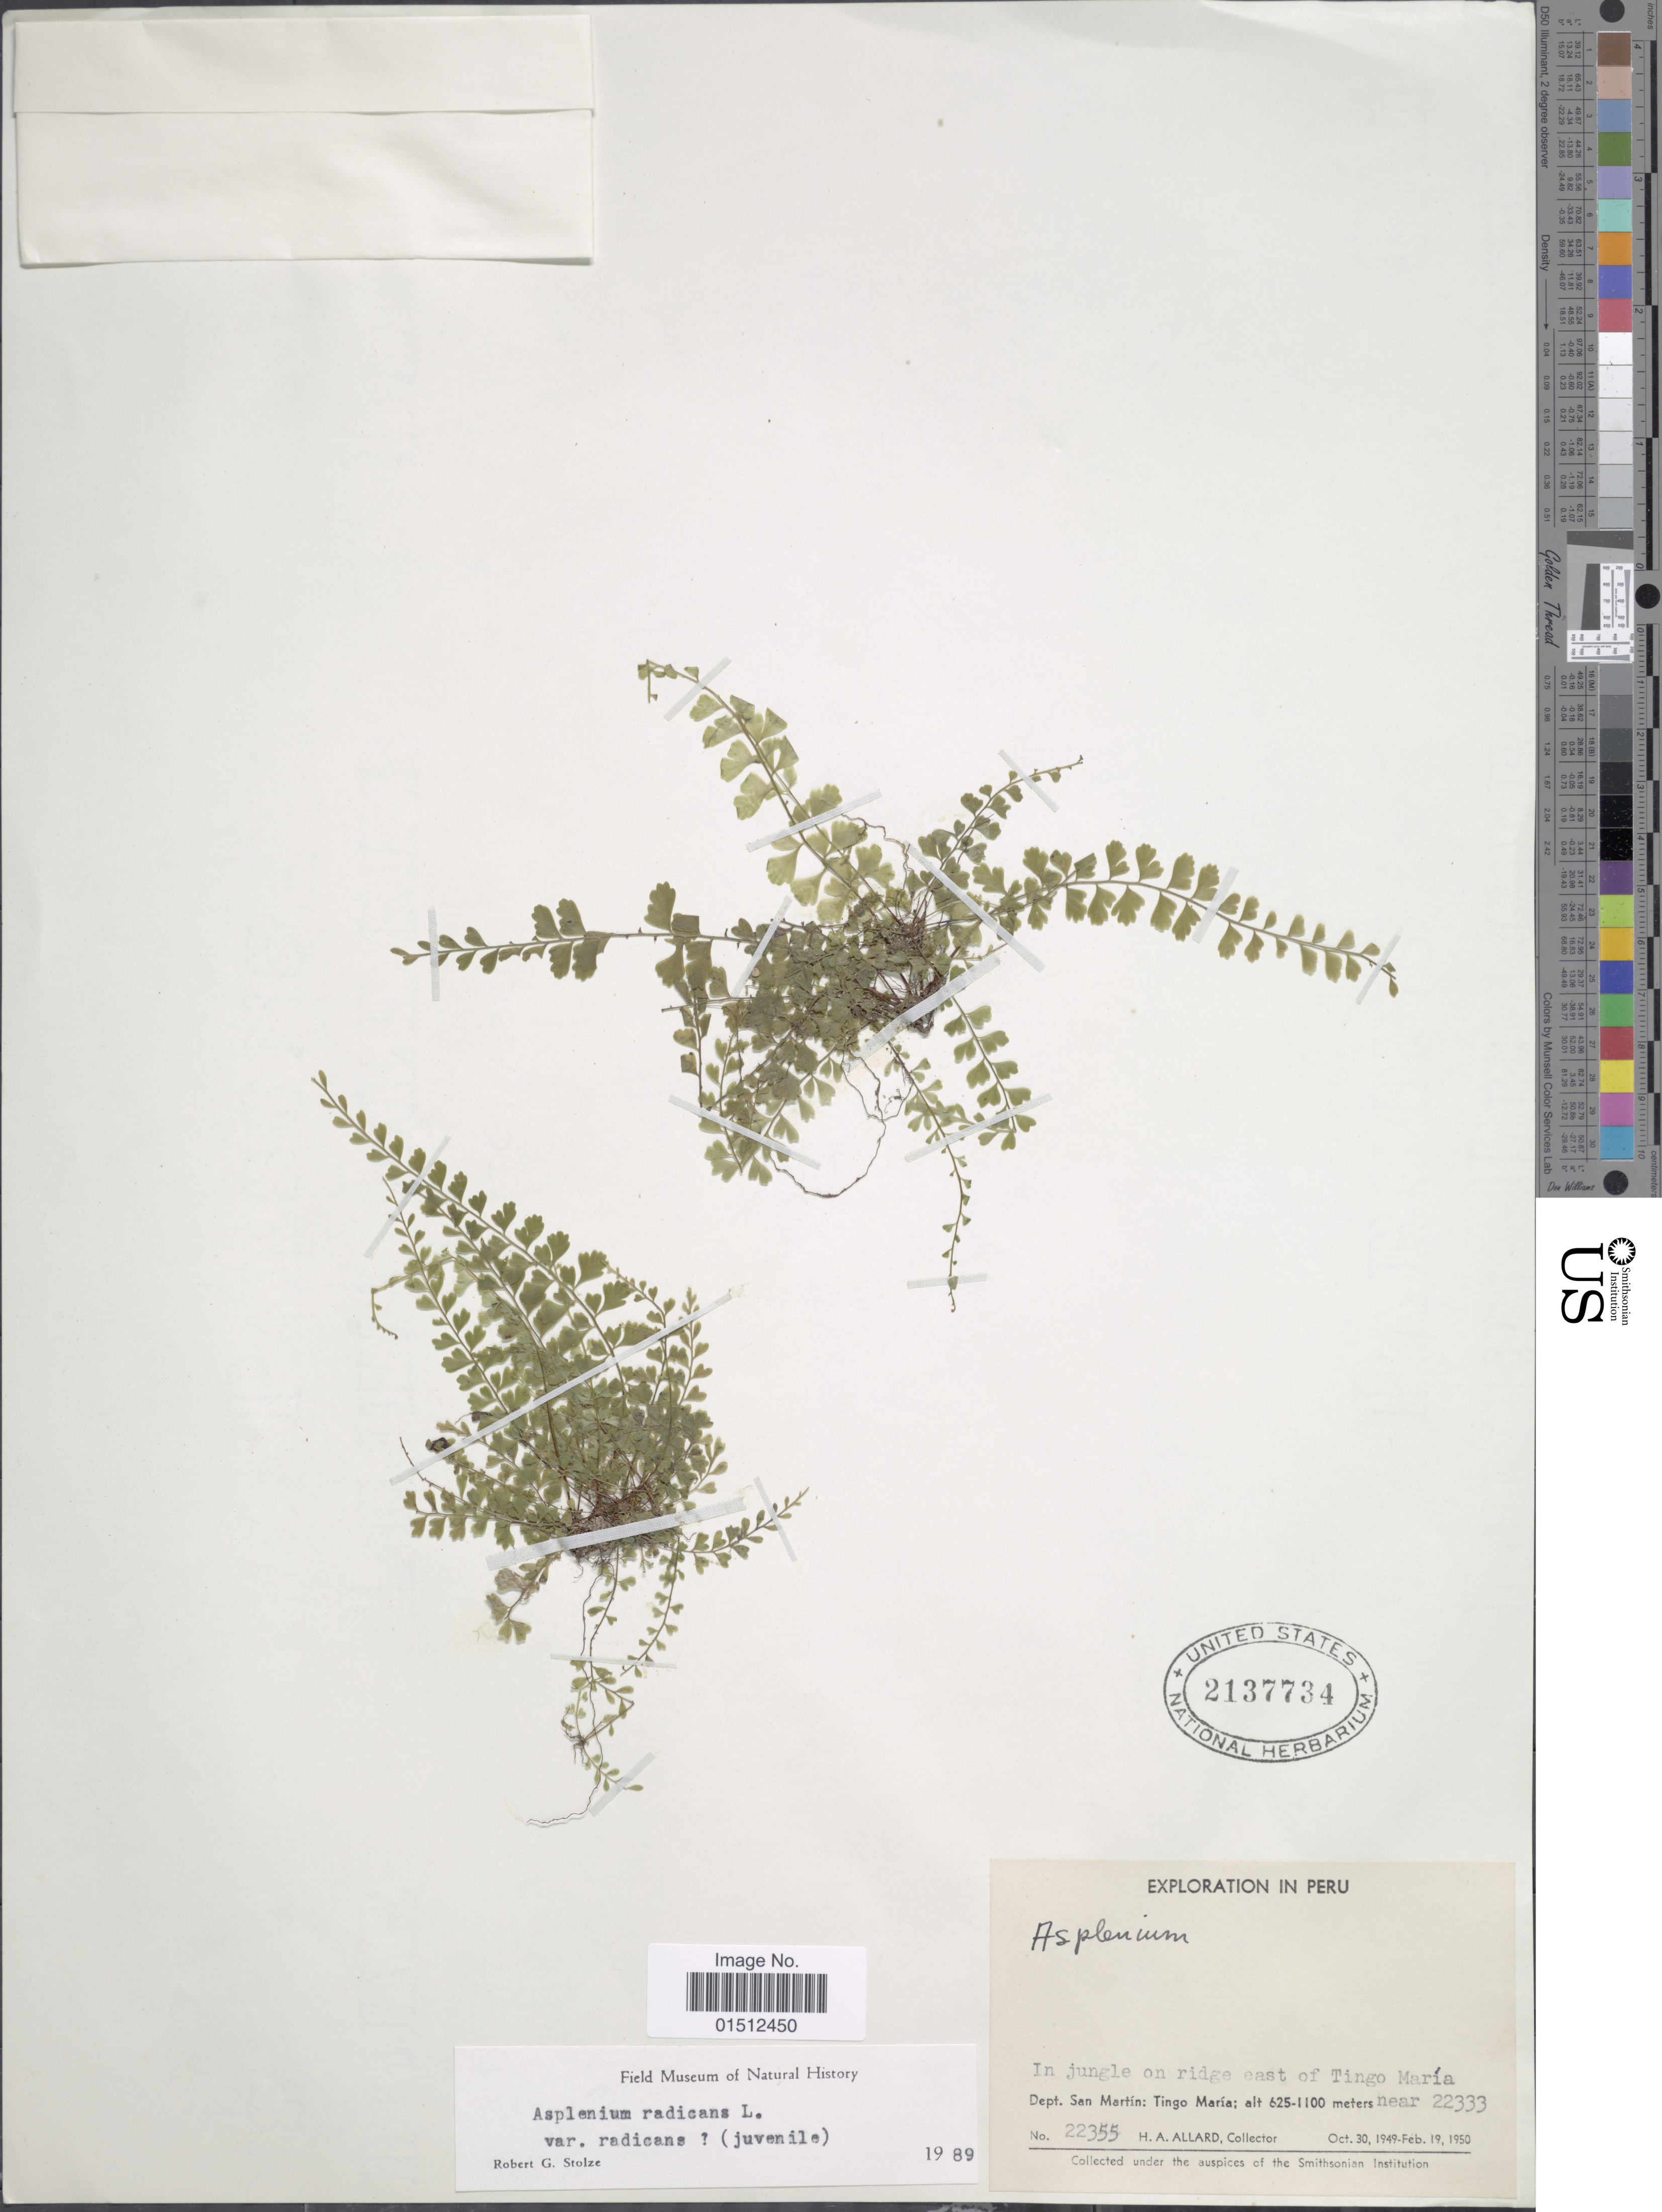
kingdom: Plantae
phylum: Tracheophyta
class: Polypodiopsida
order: Polypodiales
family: Aspleniaceae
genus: Asplenium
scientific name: Asplenium radicans var. dentatum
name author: (Klotzsch) Bonap.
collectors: H. A. Allard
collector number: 22355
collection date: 1949-10-30/1950-02-19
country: Peru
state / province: San Martín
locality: Peru. Dept. San Martin:Tingo Maria. In jungle on ridge east of Tingo Maria near 22333.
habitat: in jungle on ridge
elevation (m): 625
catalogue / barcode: US 2137734